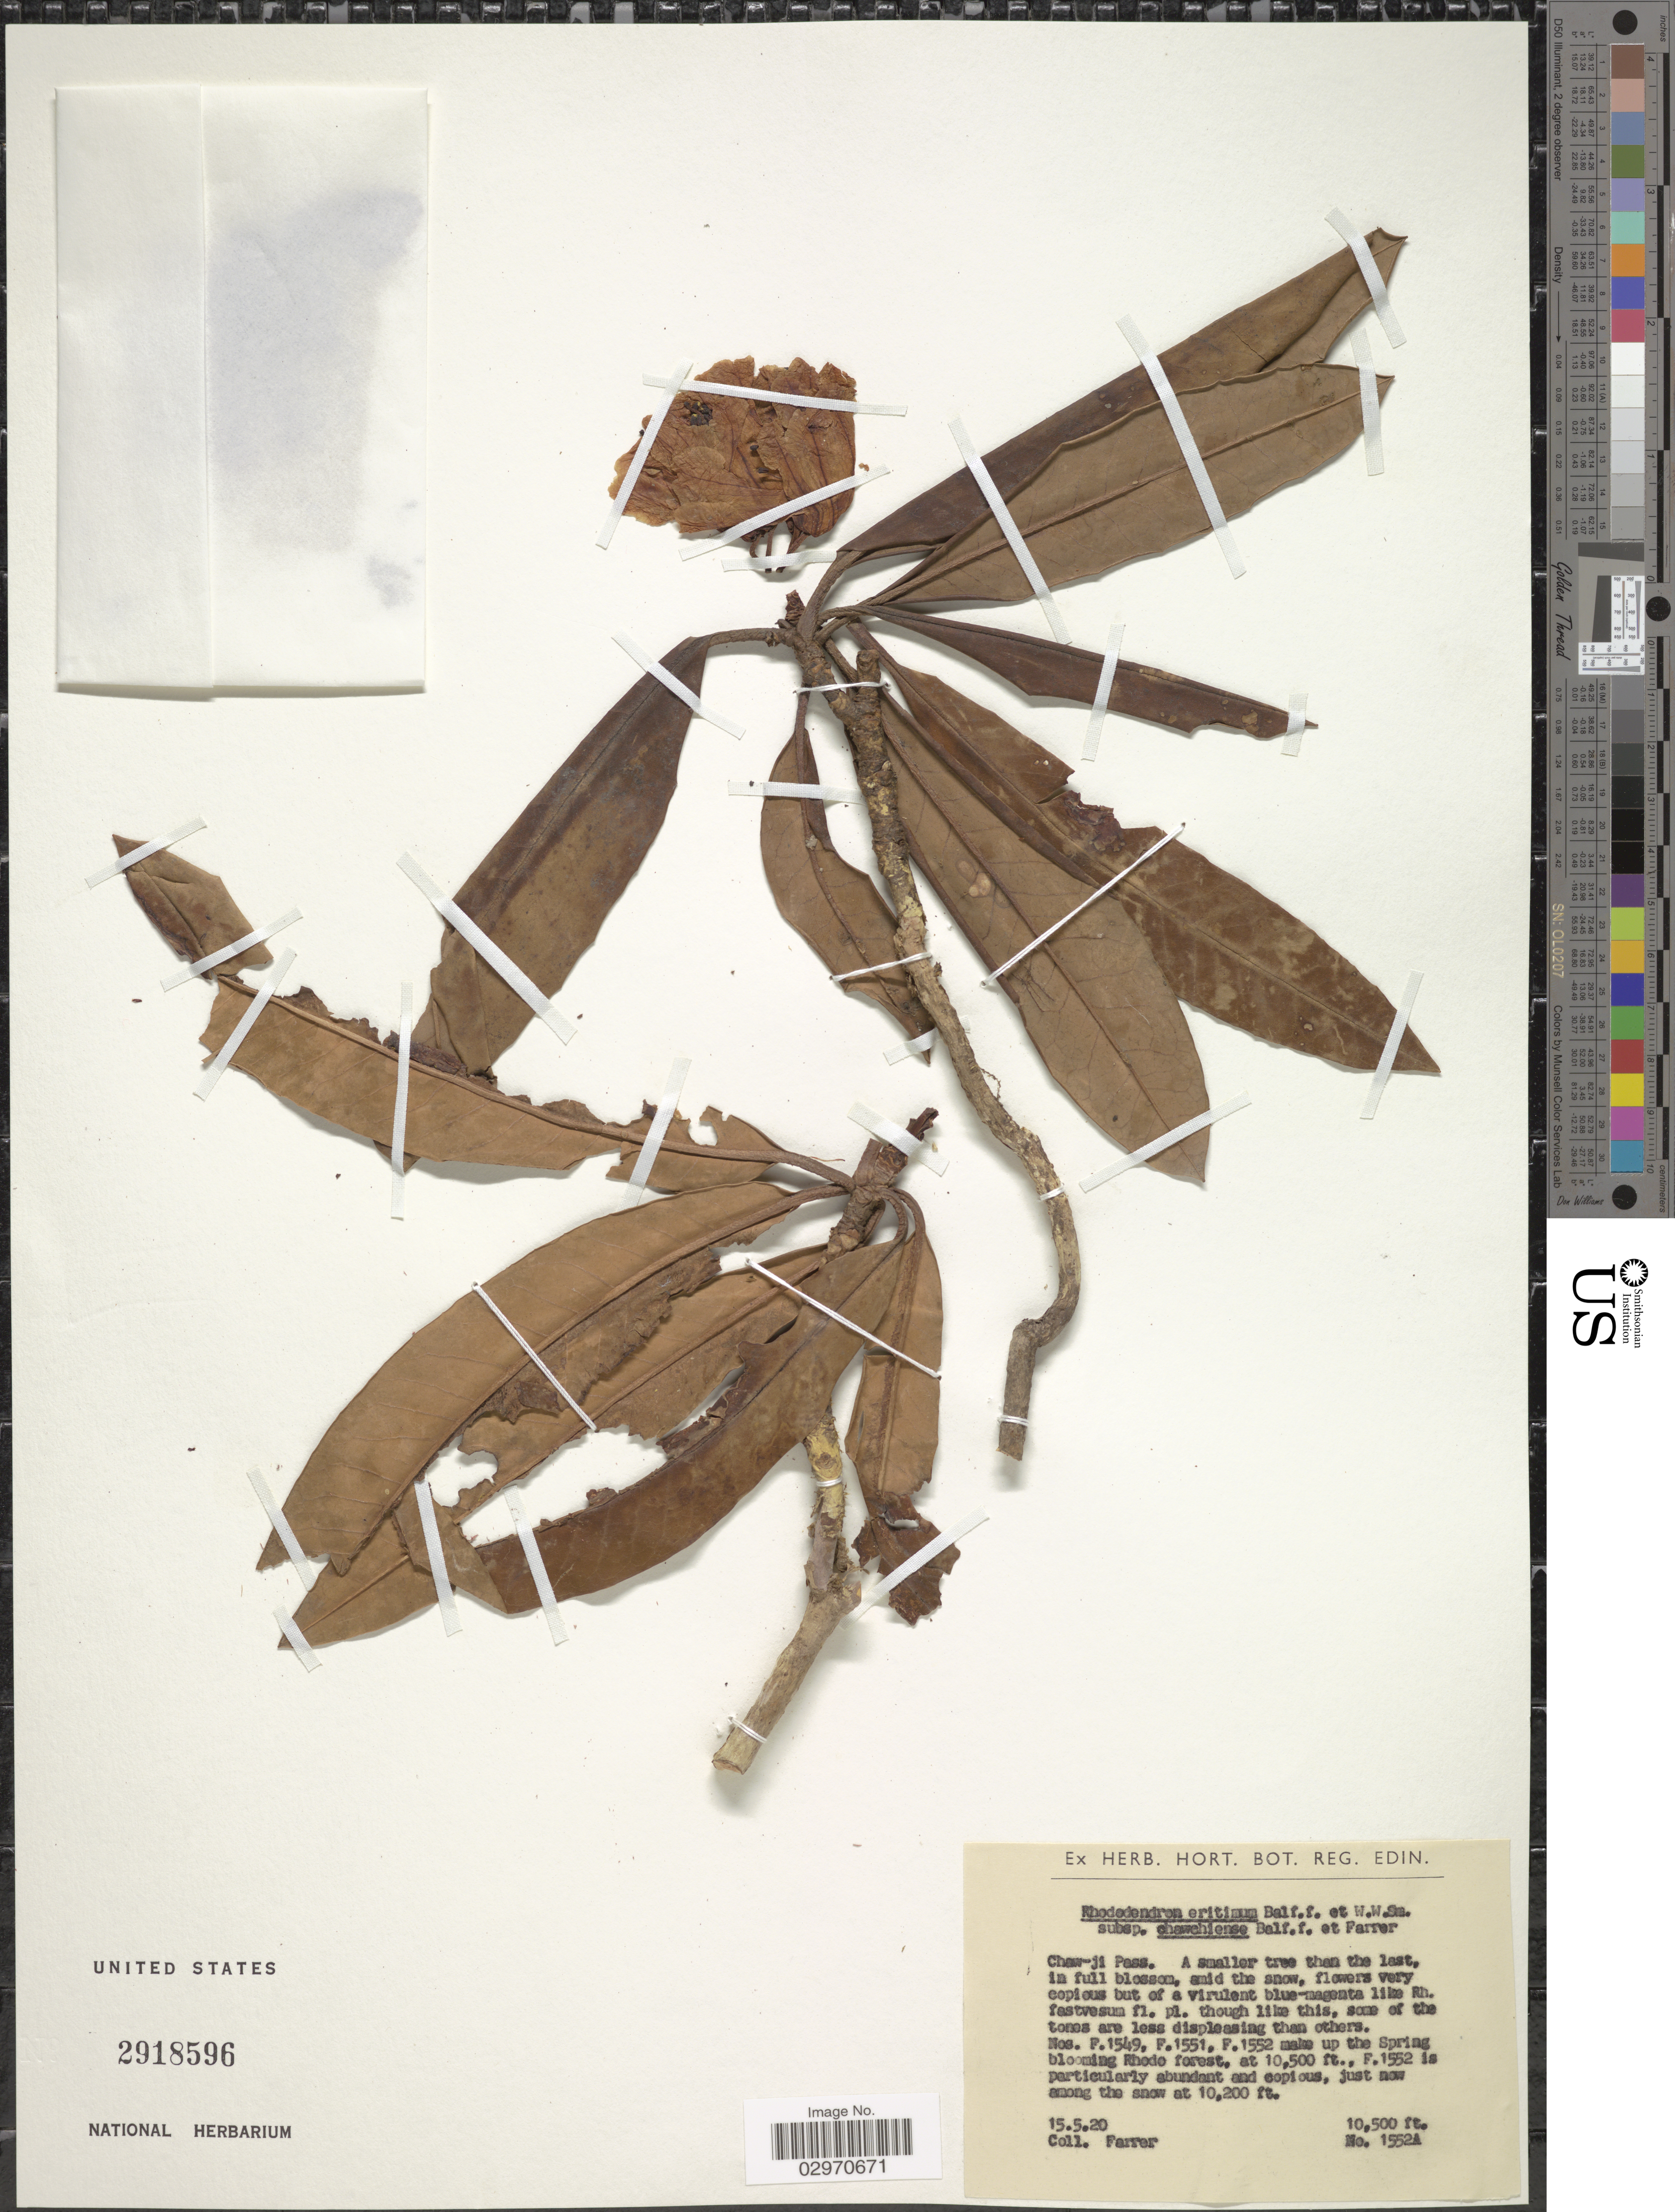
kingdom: Plantae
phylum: Tracheophyta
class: Magnoliopsida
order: Ericales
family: Ericaceae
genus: Rhododendron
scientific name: Rhododendron eritimum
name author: Balf. f. & W.W. Sm.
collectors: Farrer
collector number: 1552A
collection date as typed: Transcribed d/m/y: 15/5/20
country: Myanmar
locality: Chaw-ji Pass.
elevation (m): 32004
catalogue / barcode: US 2918596